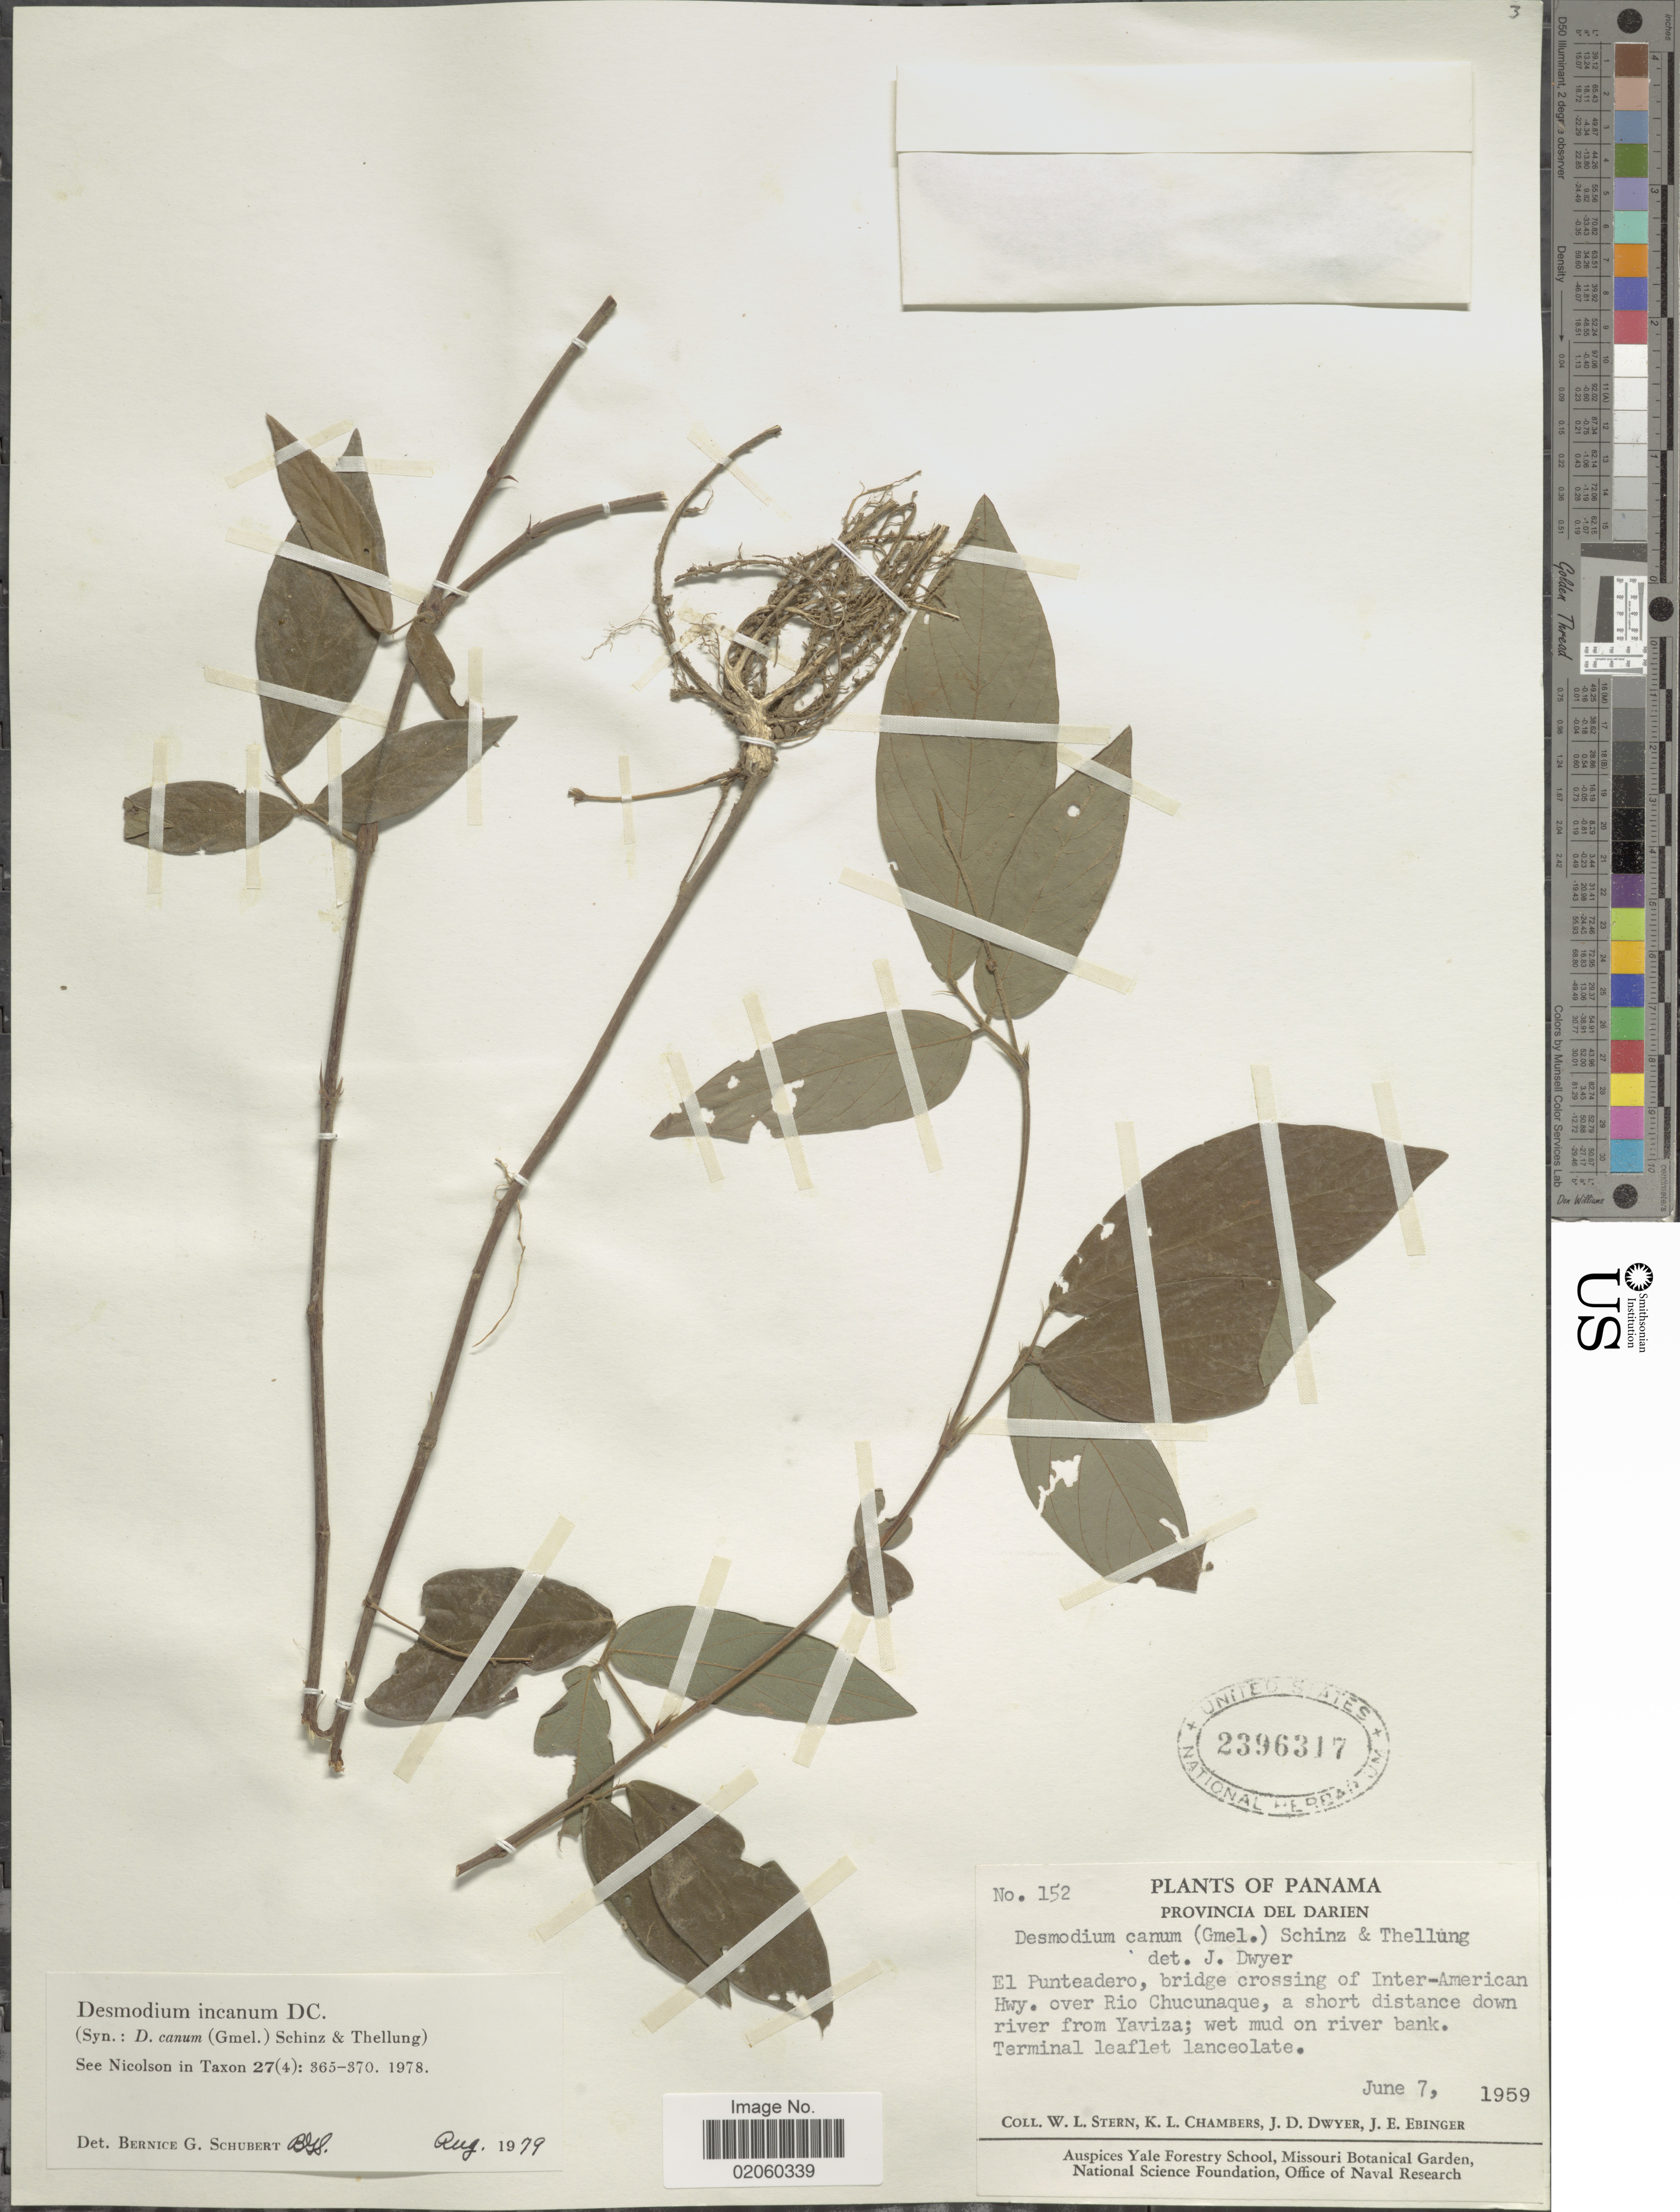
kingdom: Plantae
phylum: Tracheophyta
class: Magnoliopsida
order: Fabales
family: Fabaceae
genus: Desmodium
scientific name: Desmodium incanum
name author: (Sw.) DC.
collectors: W. L. Stern, K. Chambers, J. D. Dwyer & J. Ebinger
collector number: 152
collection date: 1959-06-07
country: Panama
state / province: Darién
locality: El Punteadero, bridge crossing of Inter-American Hwy. over Rio Chuchunaque, a short distance down river Yaviza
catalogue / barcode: US 2396317